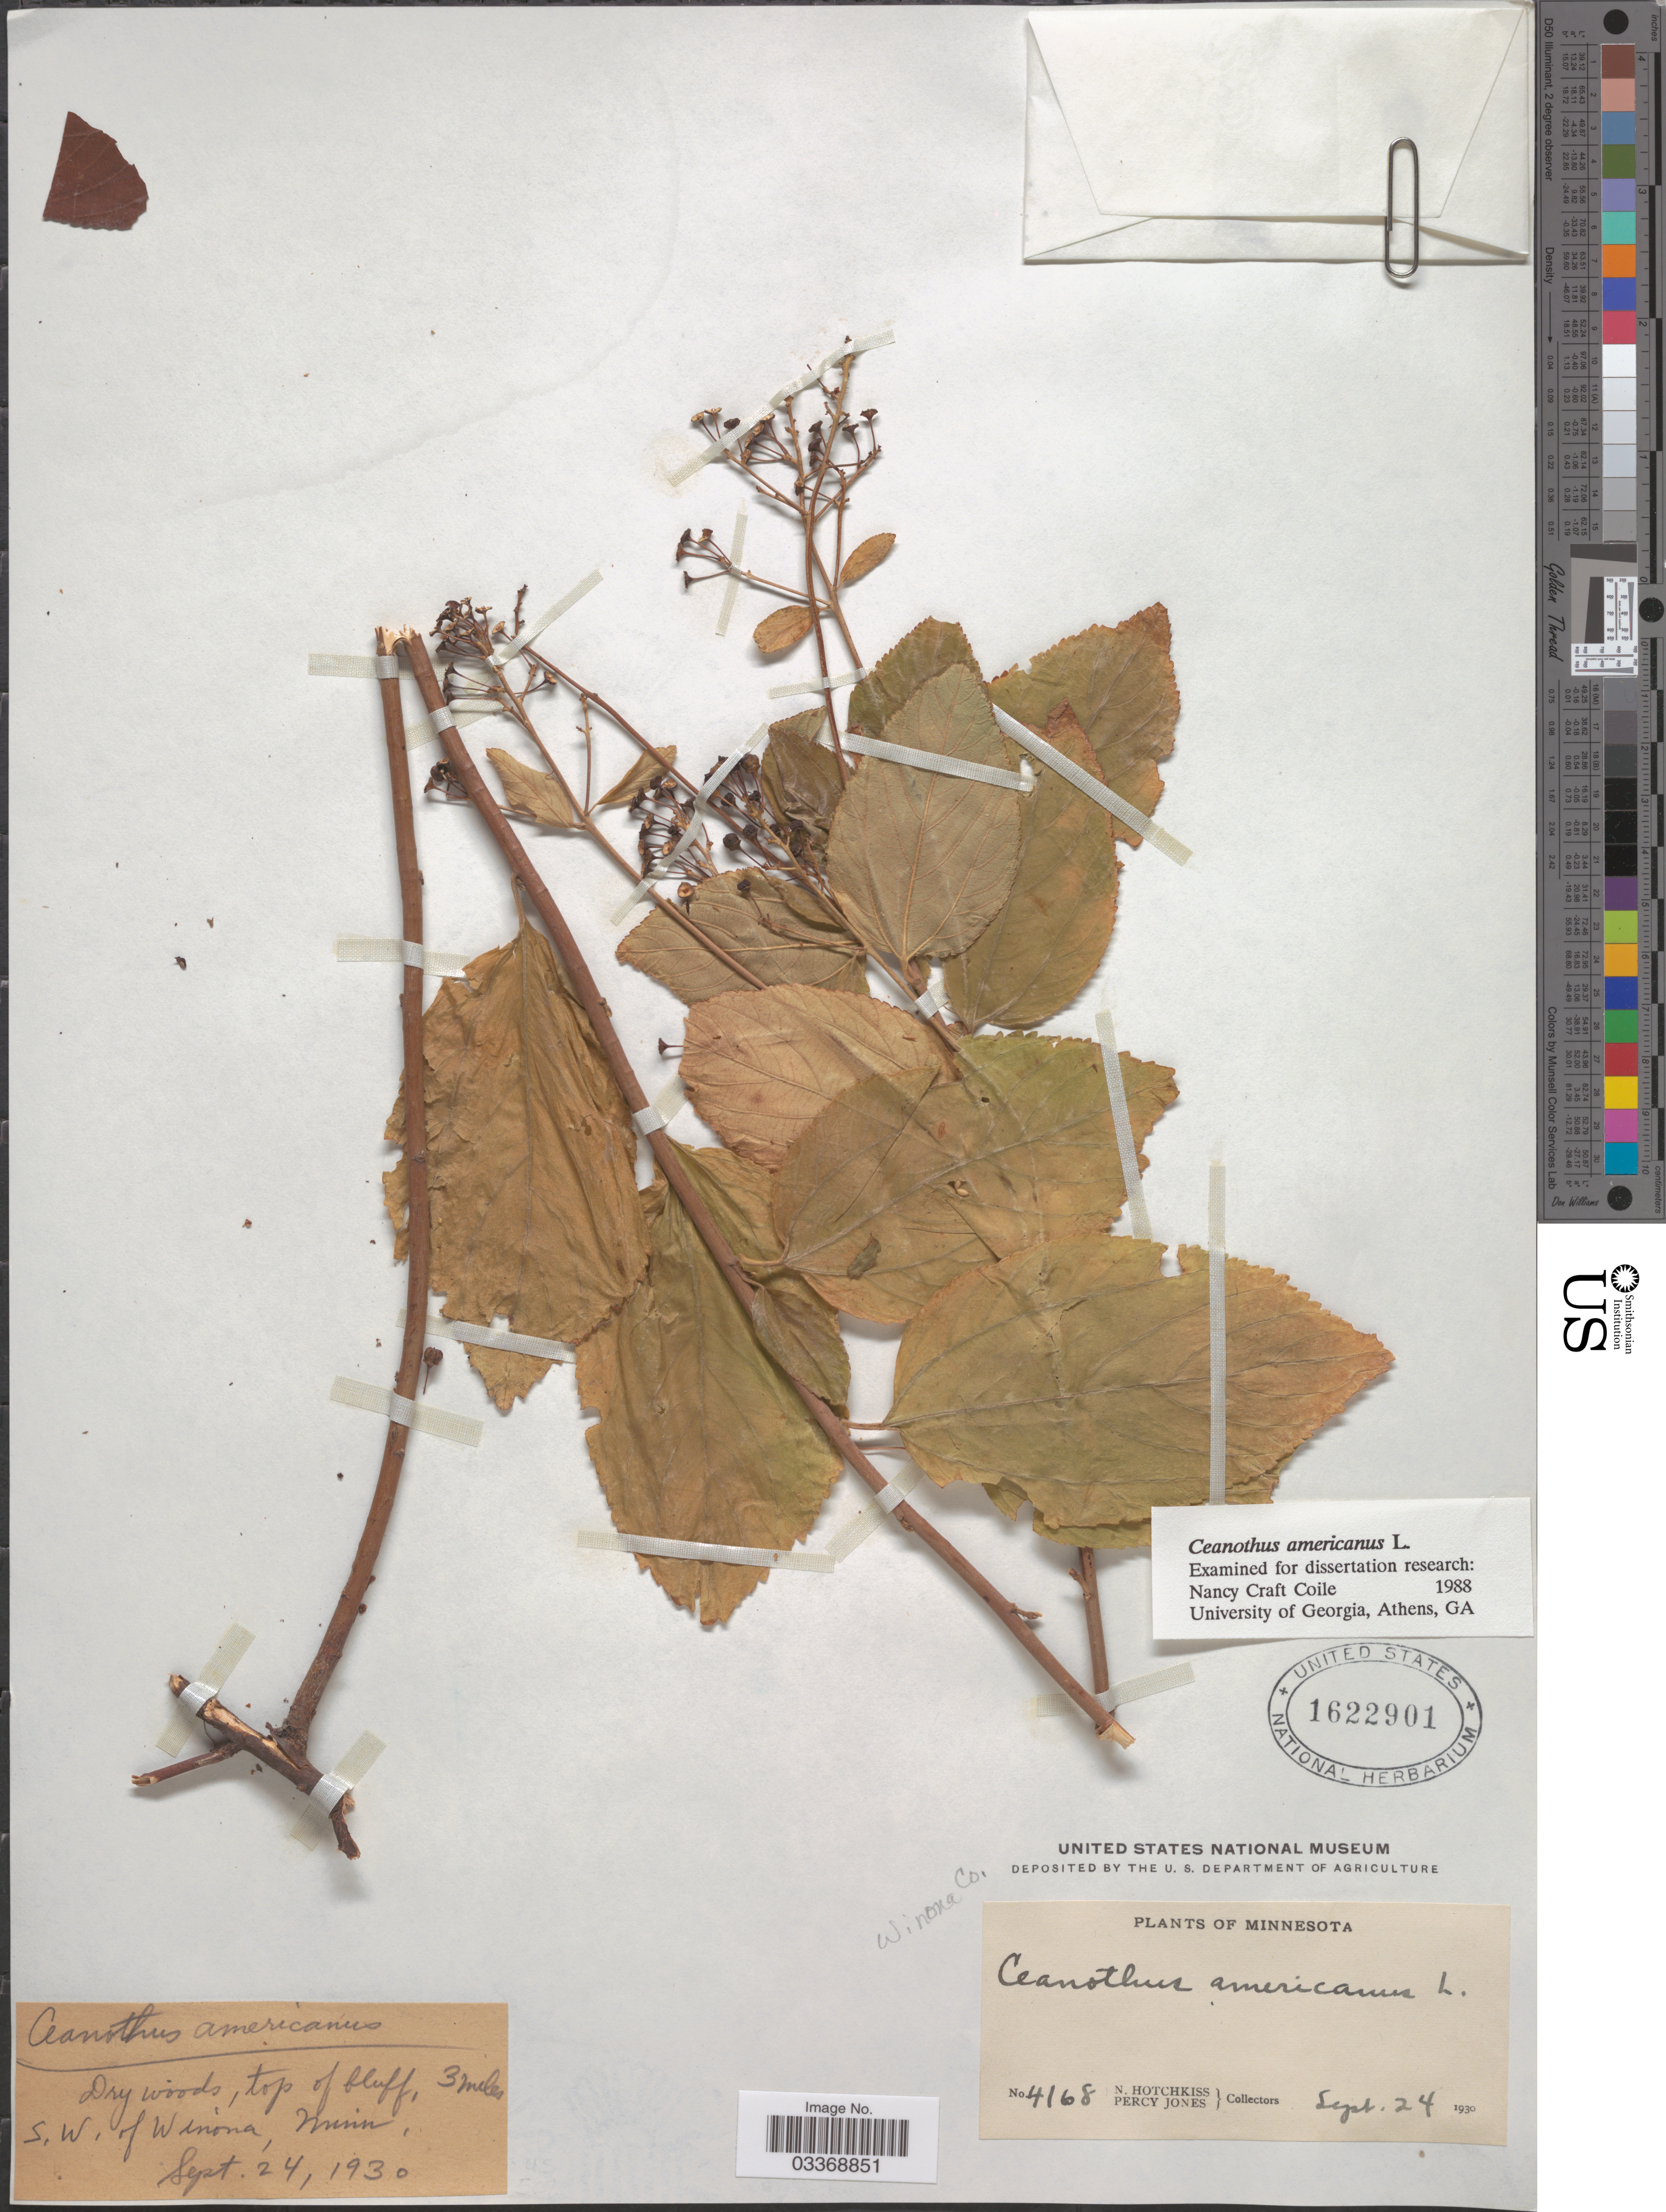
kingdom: Plantae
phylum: Tracheophyta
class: Magnoliopsida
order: Rosales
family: Rhamnaceae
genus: Ceanothus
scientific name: Ceanothus americanus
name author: L.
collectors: N. Hotchkiss & P. Jones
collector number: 4168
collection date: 1930-09-24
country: United States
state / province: Minnesota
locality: Top of bluff, 3 miles S. W. of Winona. Winona Co.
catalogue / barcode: US 1622901